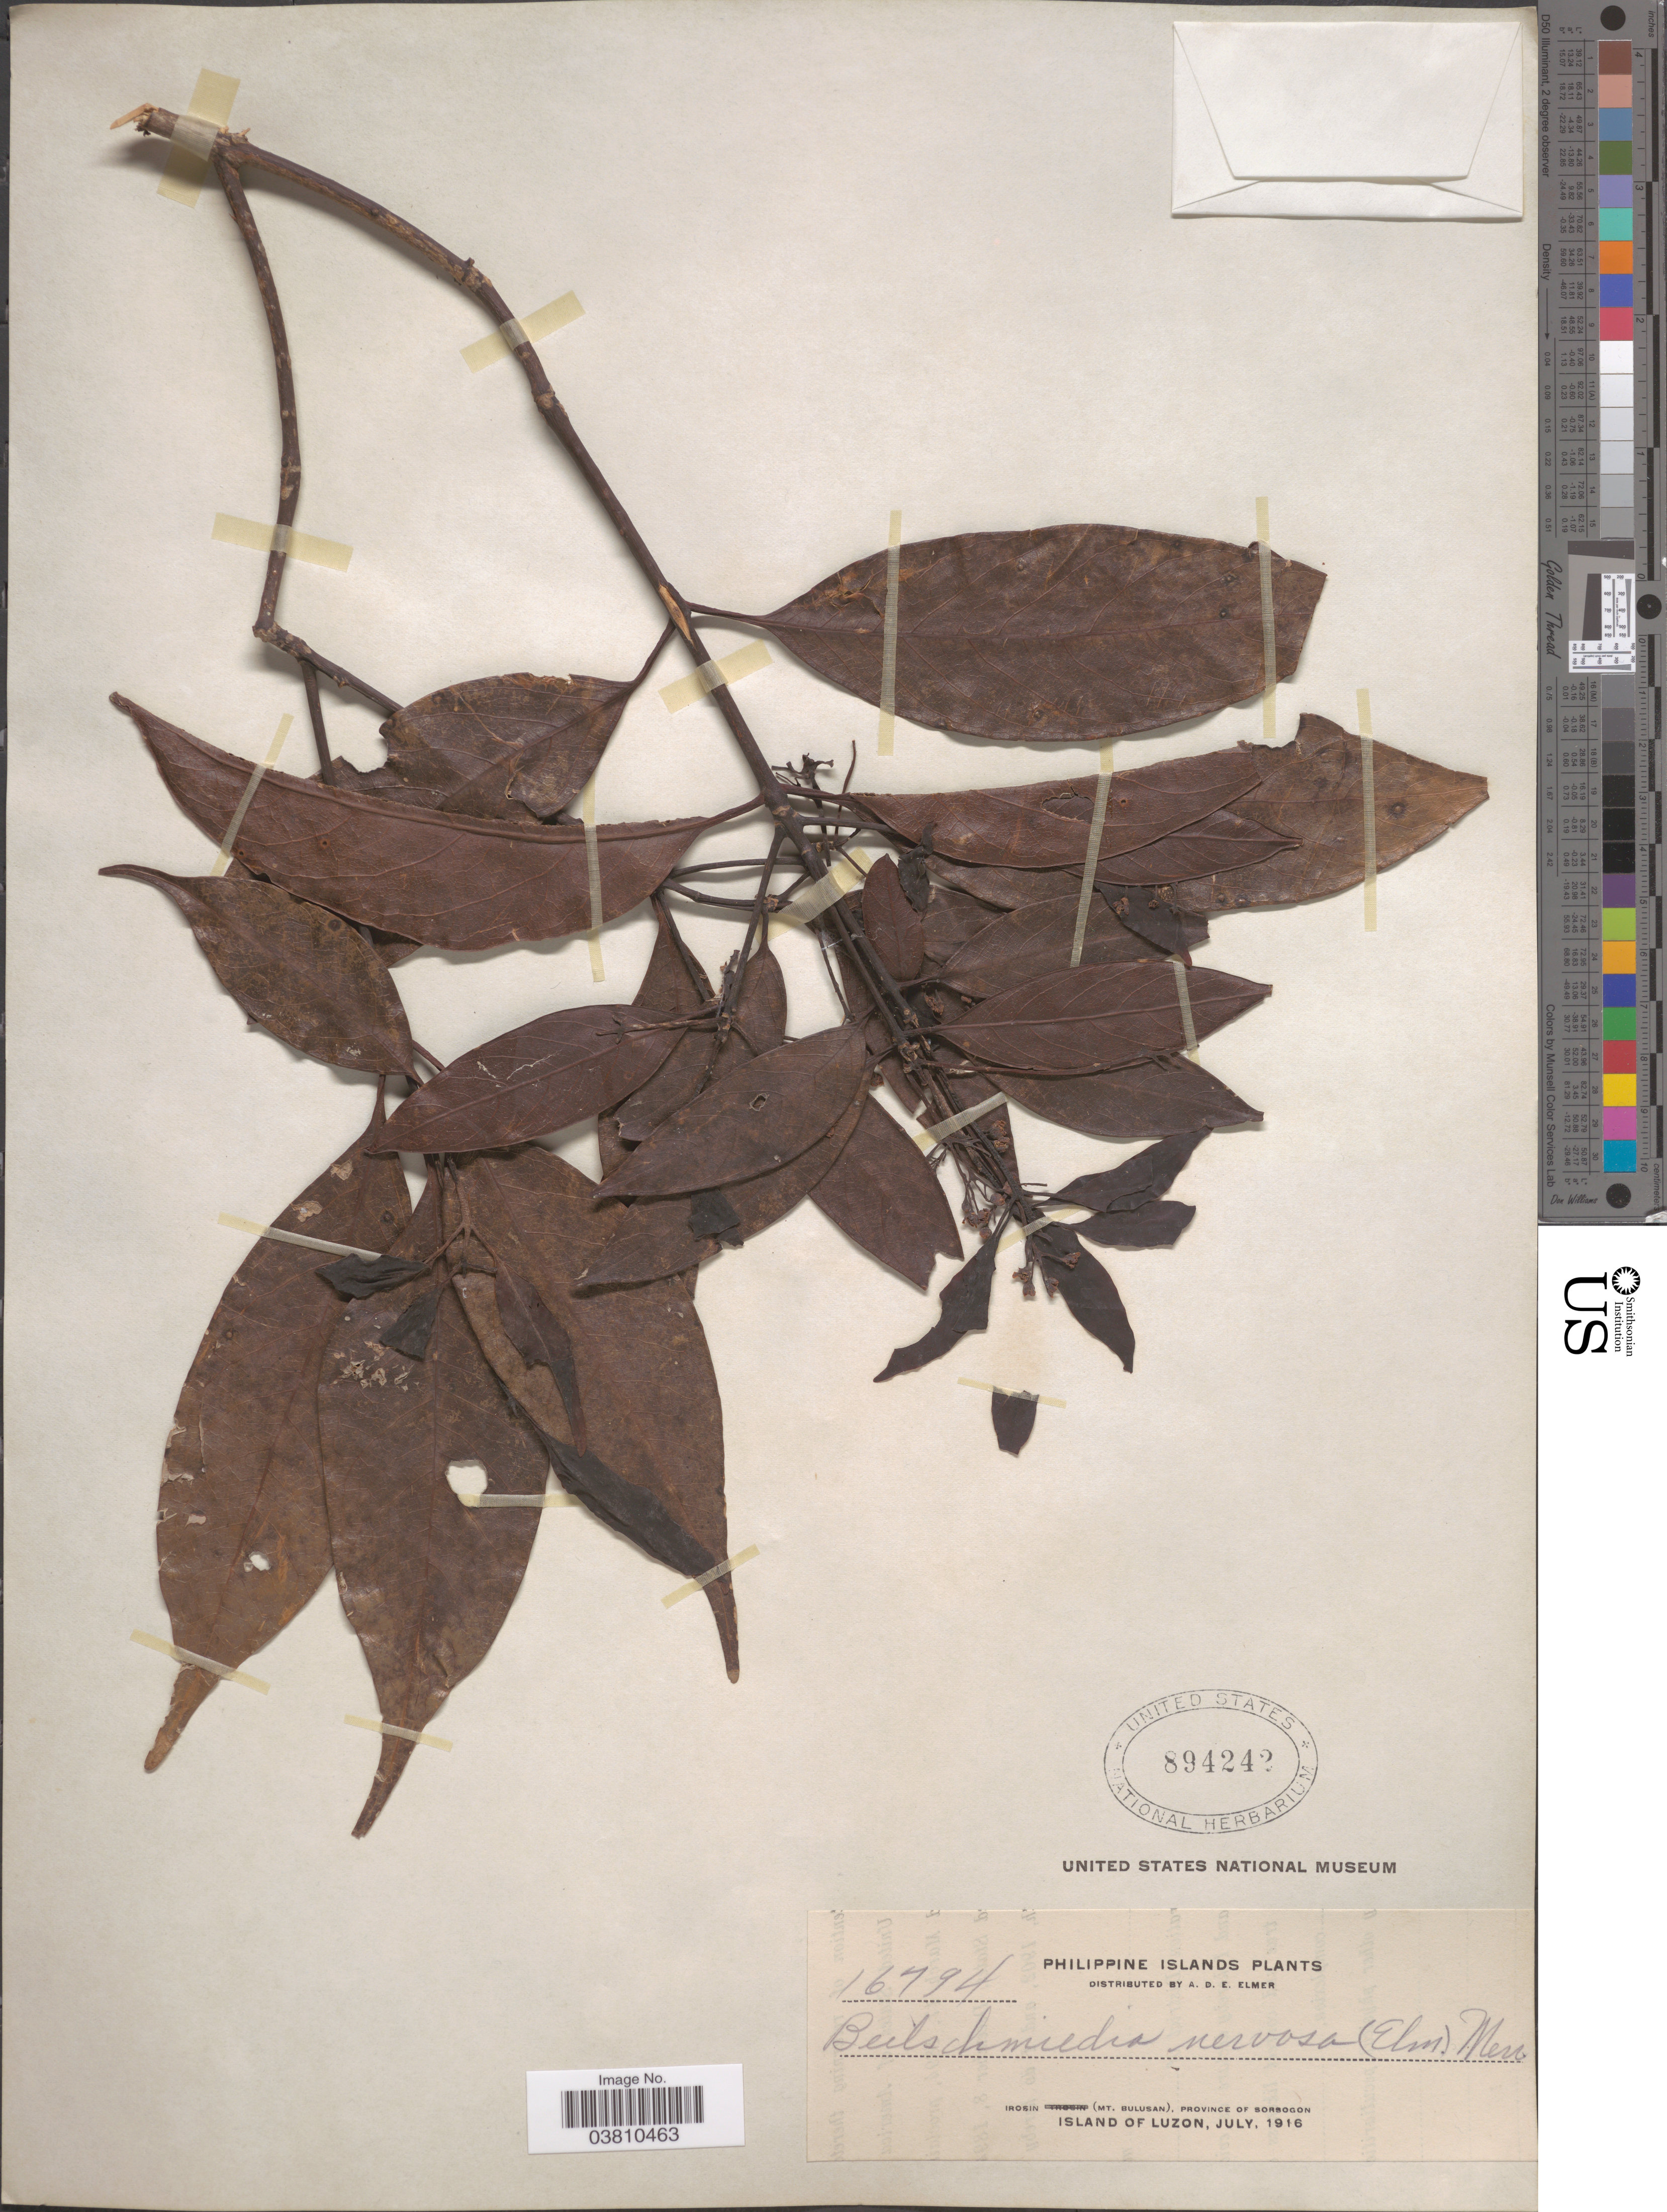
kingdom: Plantae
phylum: Tracheophyta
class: Magnoliopsida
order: Laurales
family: Lauraceae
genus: Beilschmiedia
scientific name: Beilschmiedia nervosa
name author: (Elmer) Merr.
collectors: A. D. E. Elmer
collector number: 16794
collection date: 1916-07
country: Philippines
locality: Philippine Islands. Irosin (Mt. Bulusan), Province of Sorsogon. Island of Luzon.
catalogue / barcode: US 894242